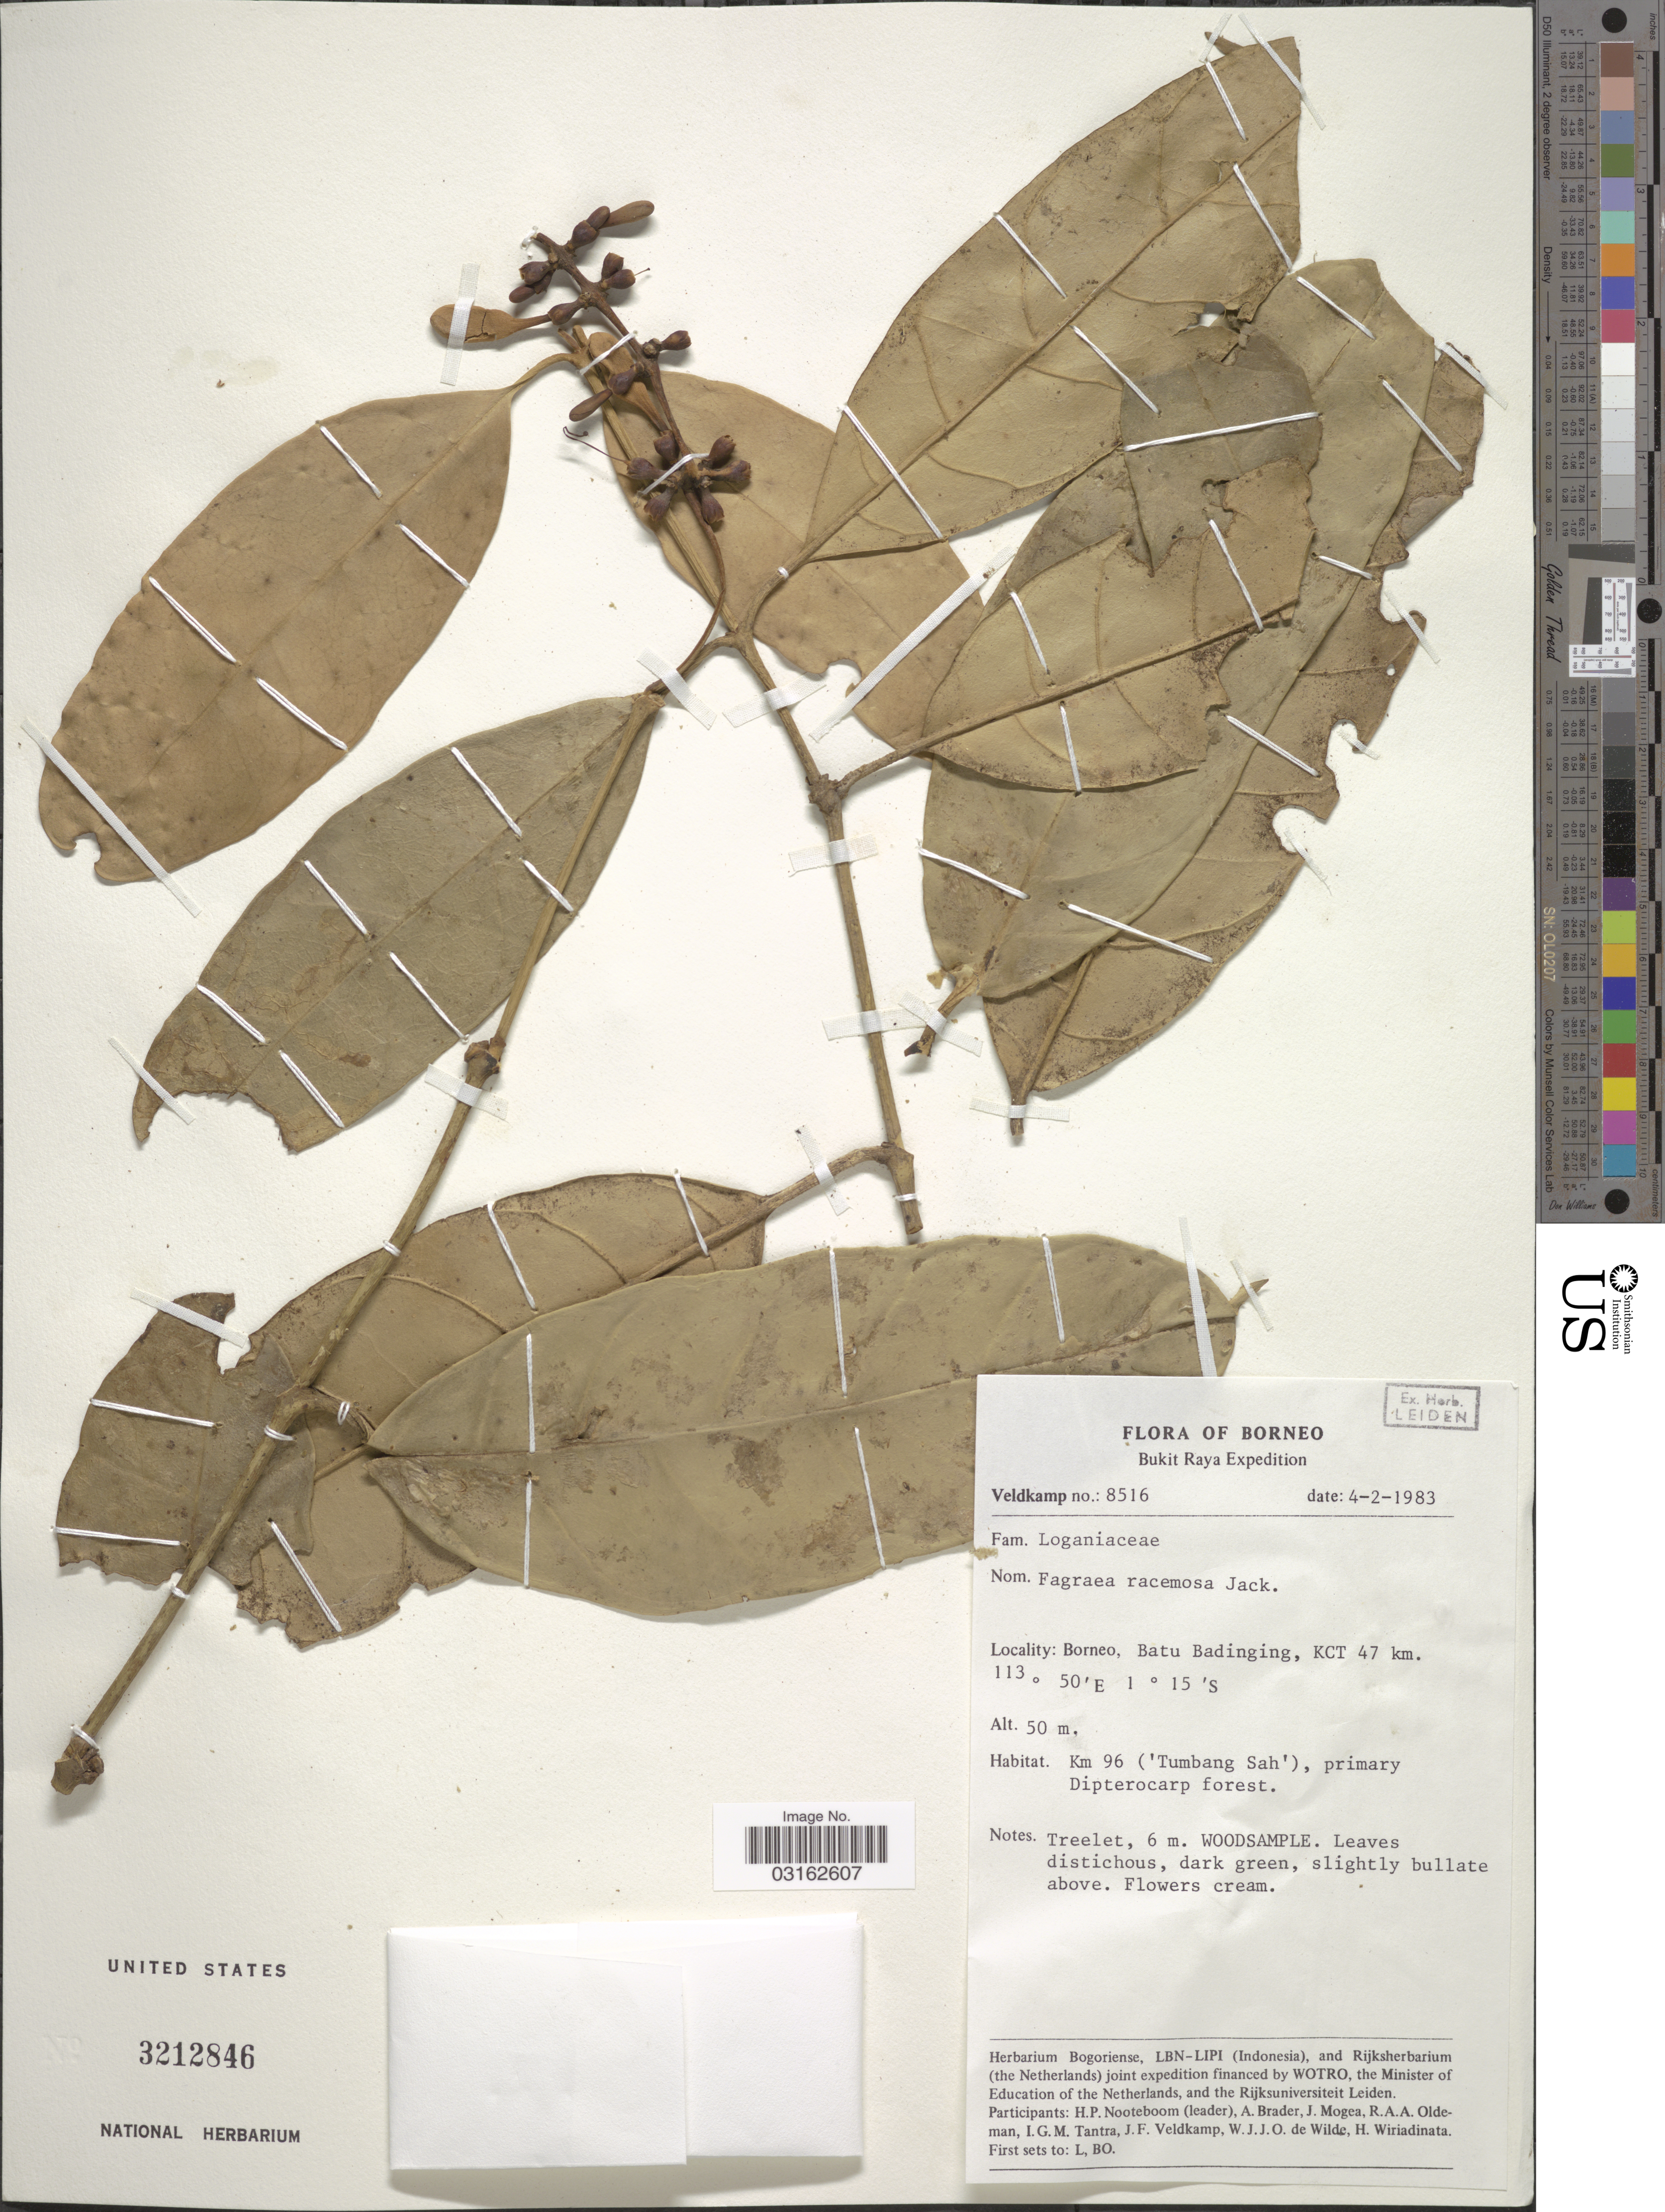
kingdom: Plantae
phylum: Tracheophyta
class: Magnoliopsida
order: Gentianales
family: Gentianaceae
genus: Fagraea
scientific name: Fagraea racemosa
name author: Jack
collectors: J. F. Veldkamp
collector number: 8516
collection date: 1983-02-04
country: Malaysia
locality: Borneo. Bukit Raya. Batu Badinging, KCT 47 km. Km 96 ('Tumbang Sah').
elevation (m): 50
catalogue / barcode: US 3212846